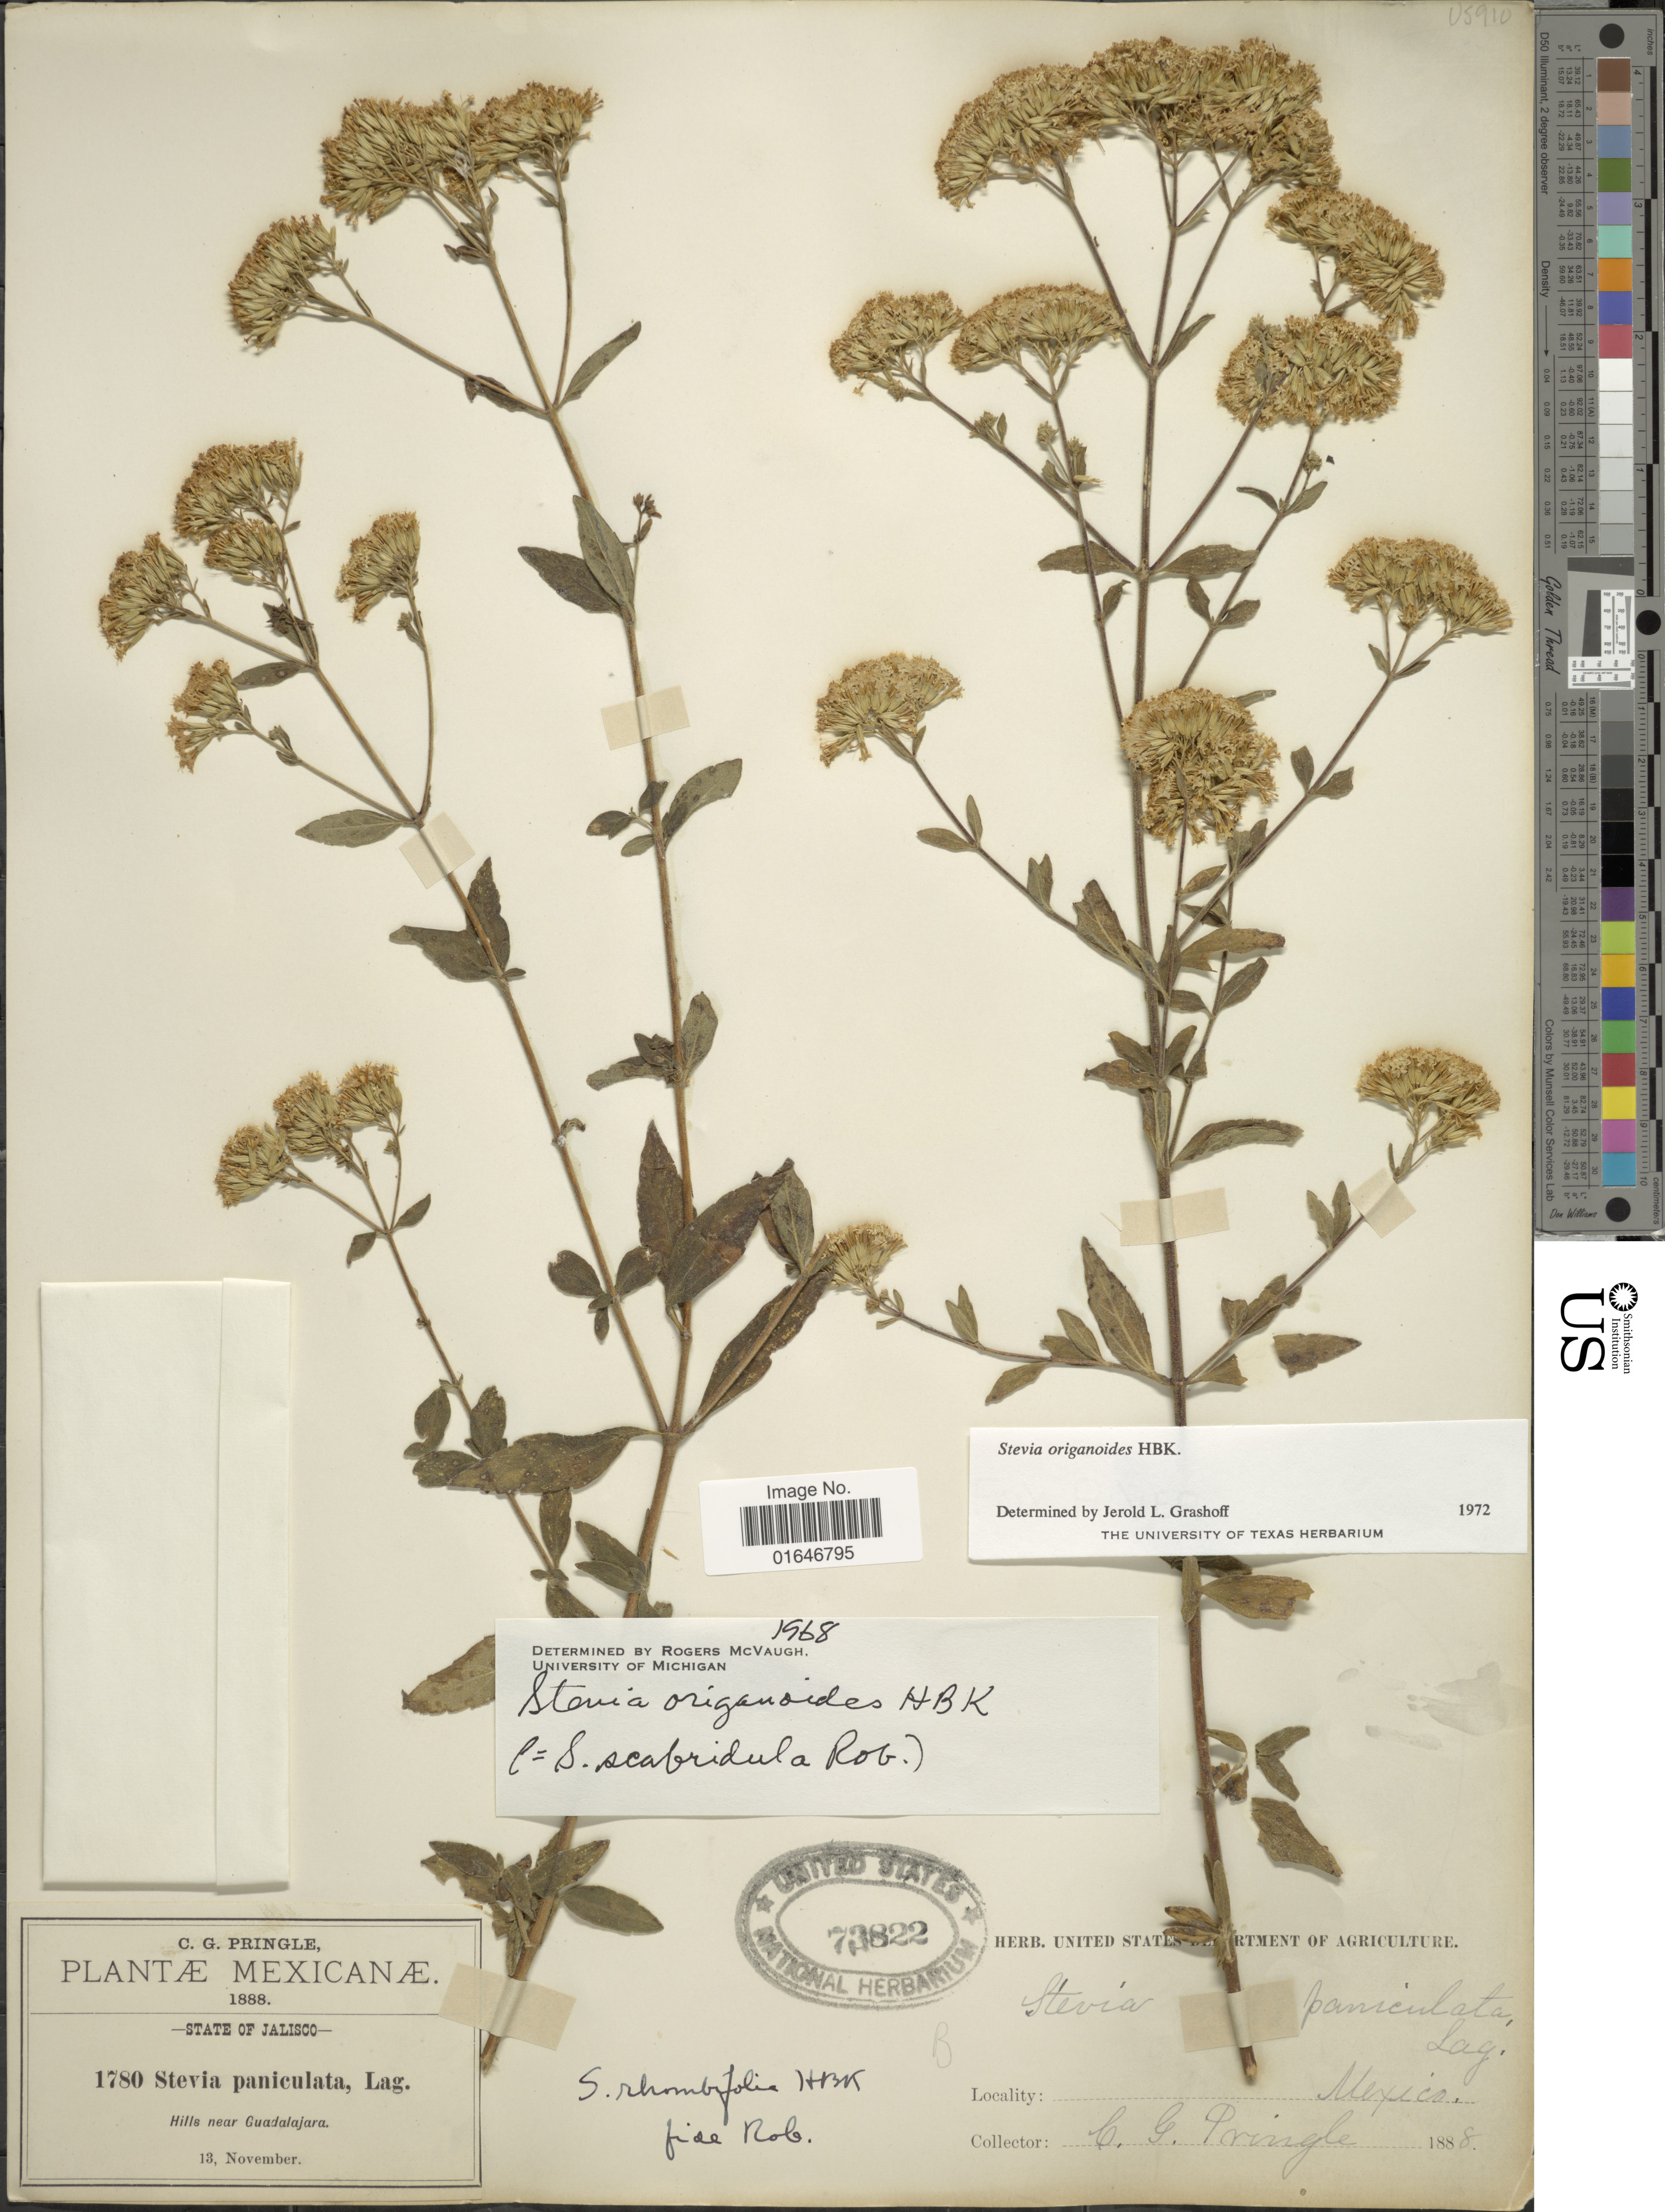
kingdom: Plantae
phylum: Tracheophyta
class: Magnoliopsida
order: Asterales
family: Asteraceae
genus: Stevia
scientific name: Stevia origanoides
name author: Kunth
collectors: C. G. Pringle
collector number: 1780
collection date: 1888-11-13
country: Mexico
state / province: Jalisco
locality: Hills near Guadalajara.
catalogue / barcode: US 73822